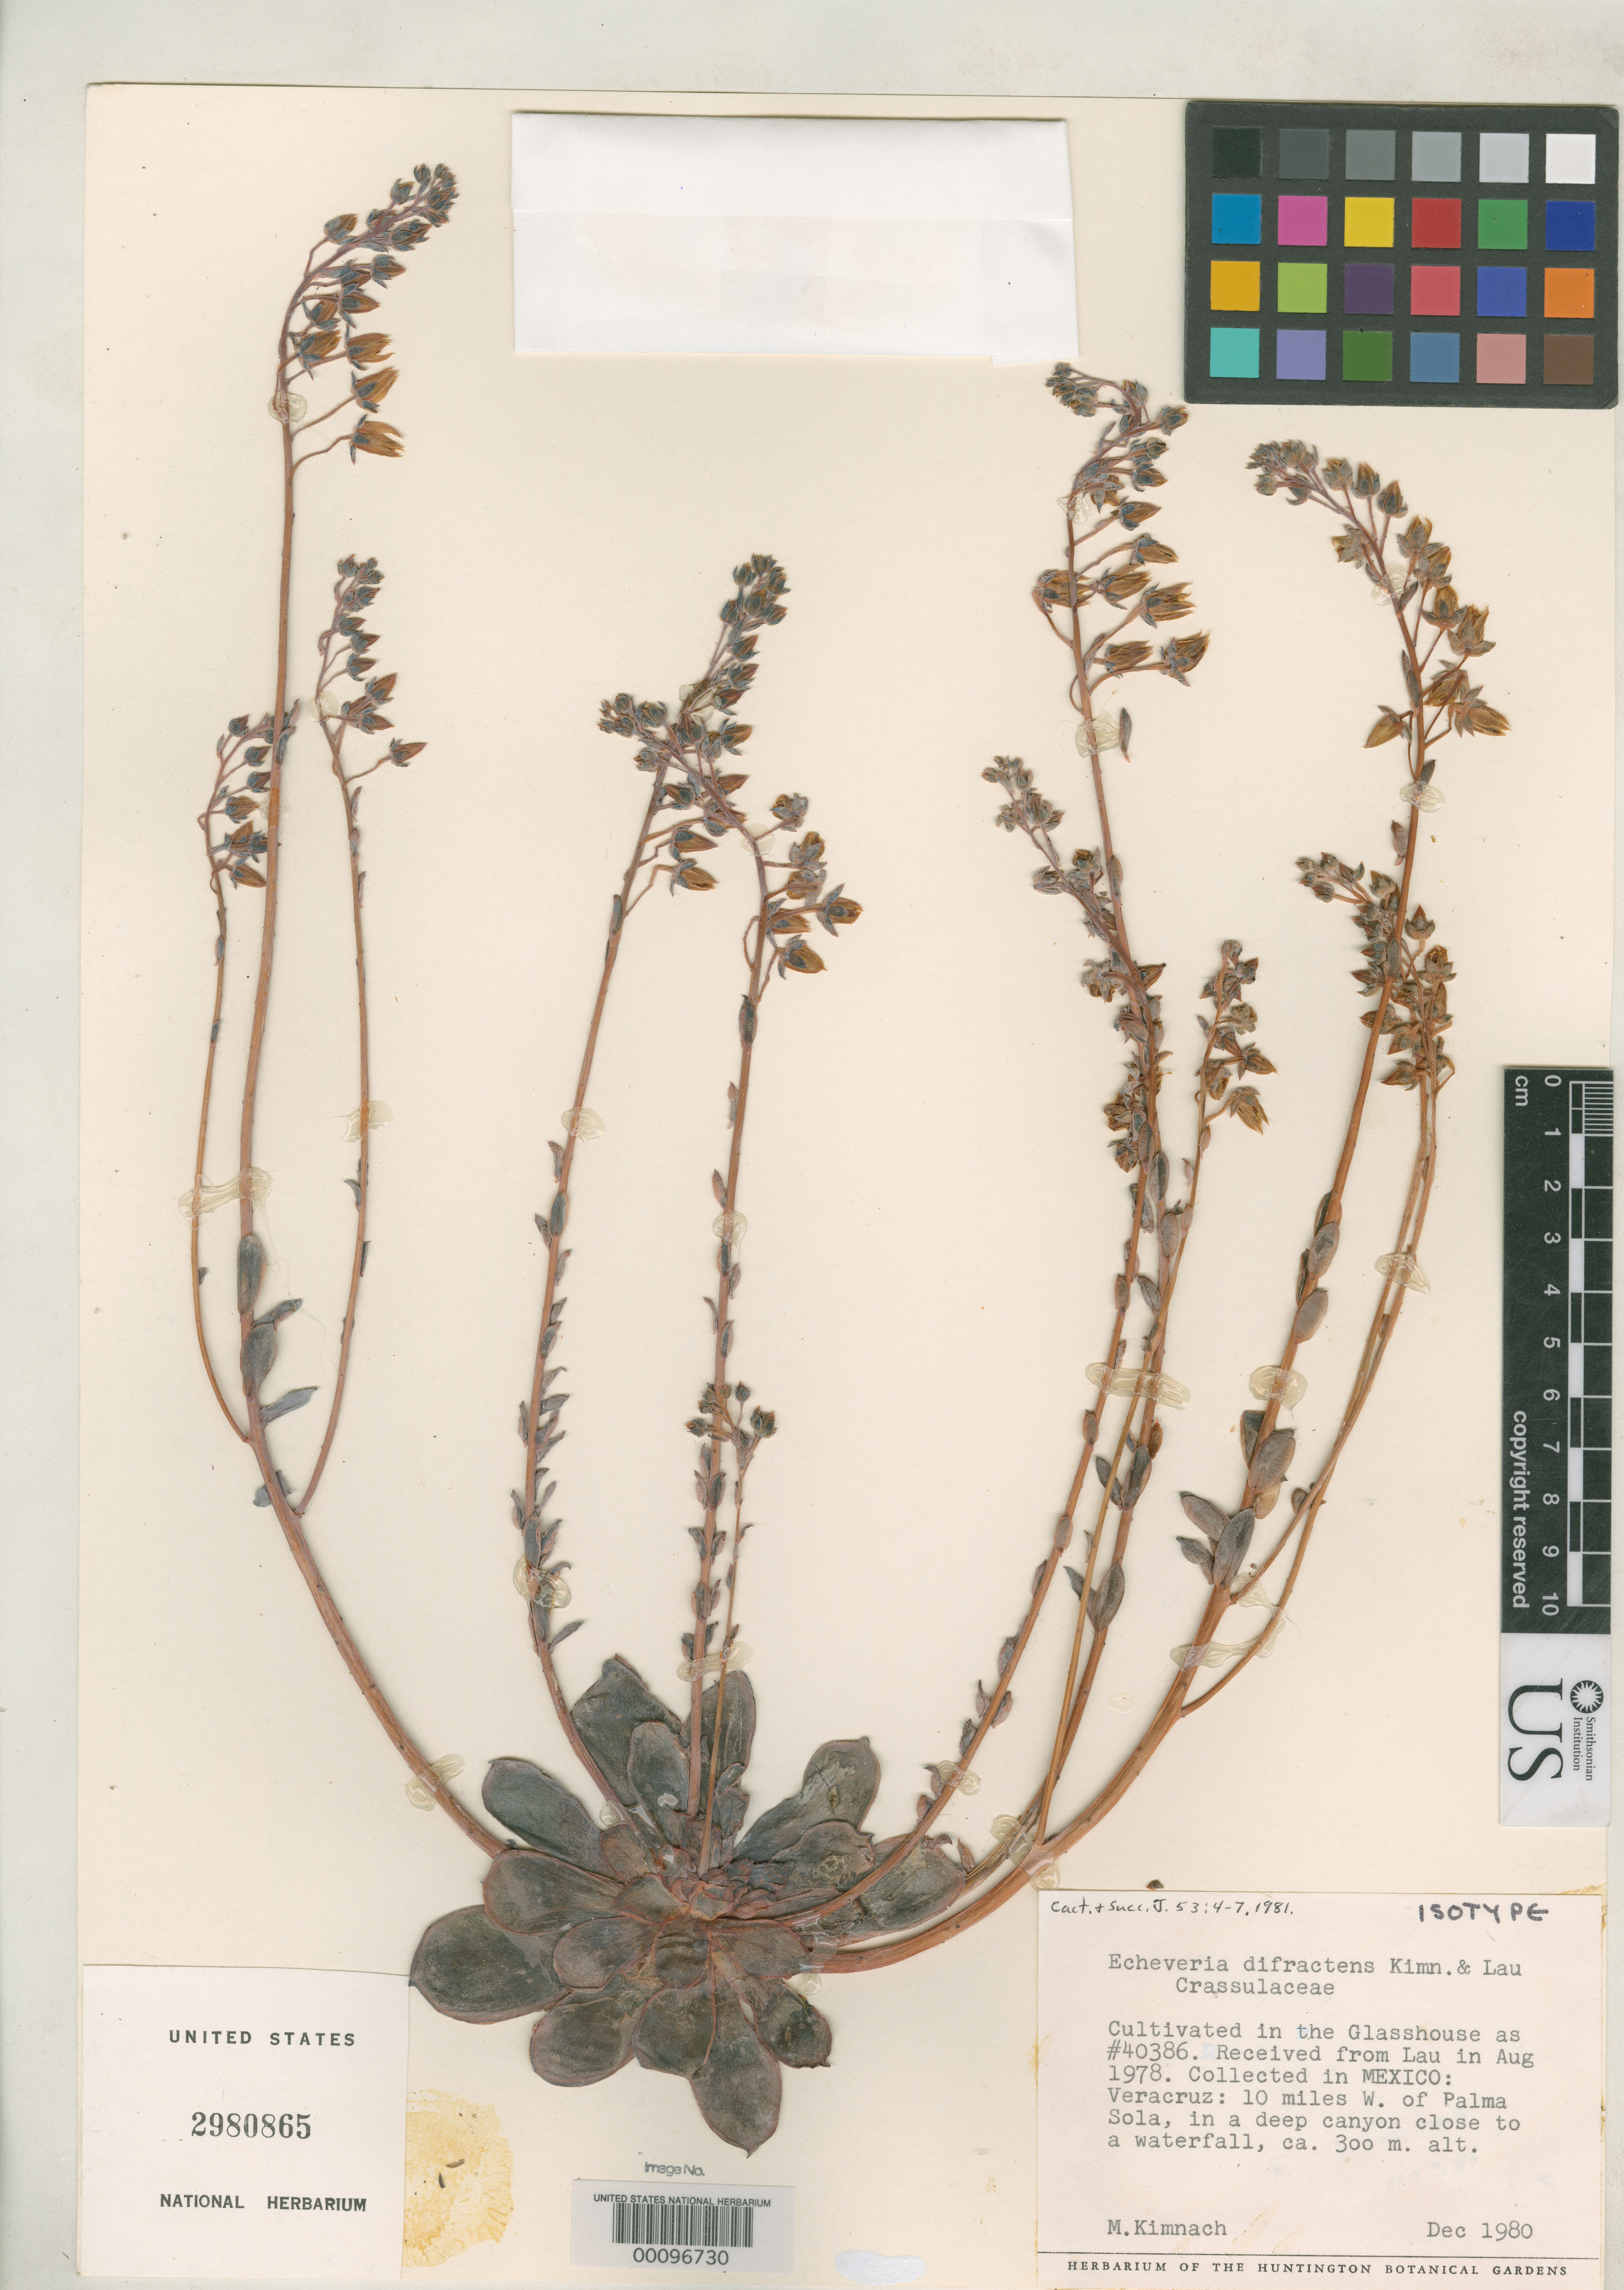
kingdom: Plantae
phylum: Tracheophyta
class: Magnoliopsida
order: Saxifragales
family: Crassulaceae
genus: Echeveria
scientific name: Echeveria difractens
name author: Kimnach & Lau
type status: Isotype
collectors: A. Lau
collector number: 40386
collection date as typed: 10 Aug 1978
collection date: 1978-08-10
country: Mexico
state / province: Veracruz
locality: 10 mi W of Palma Sola.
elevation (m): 300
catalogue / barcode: US 2980855